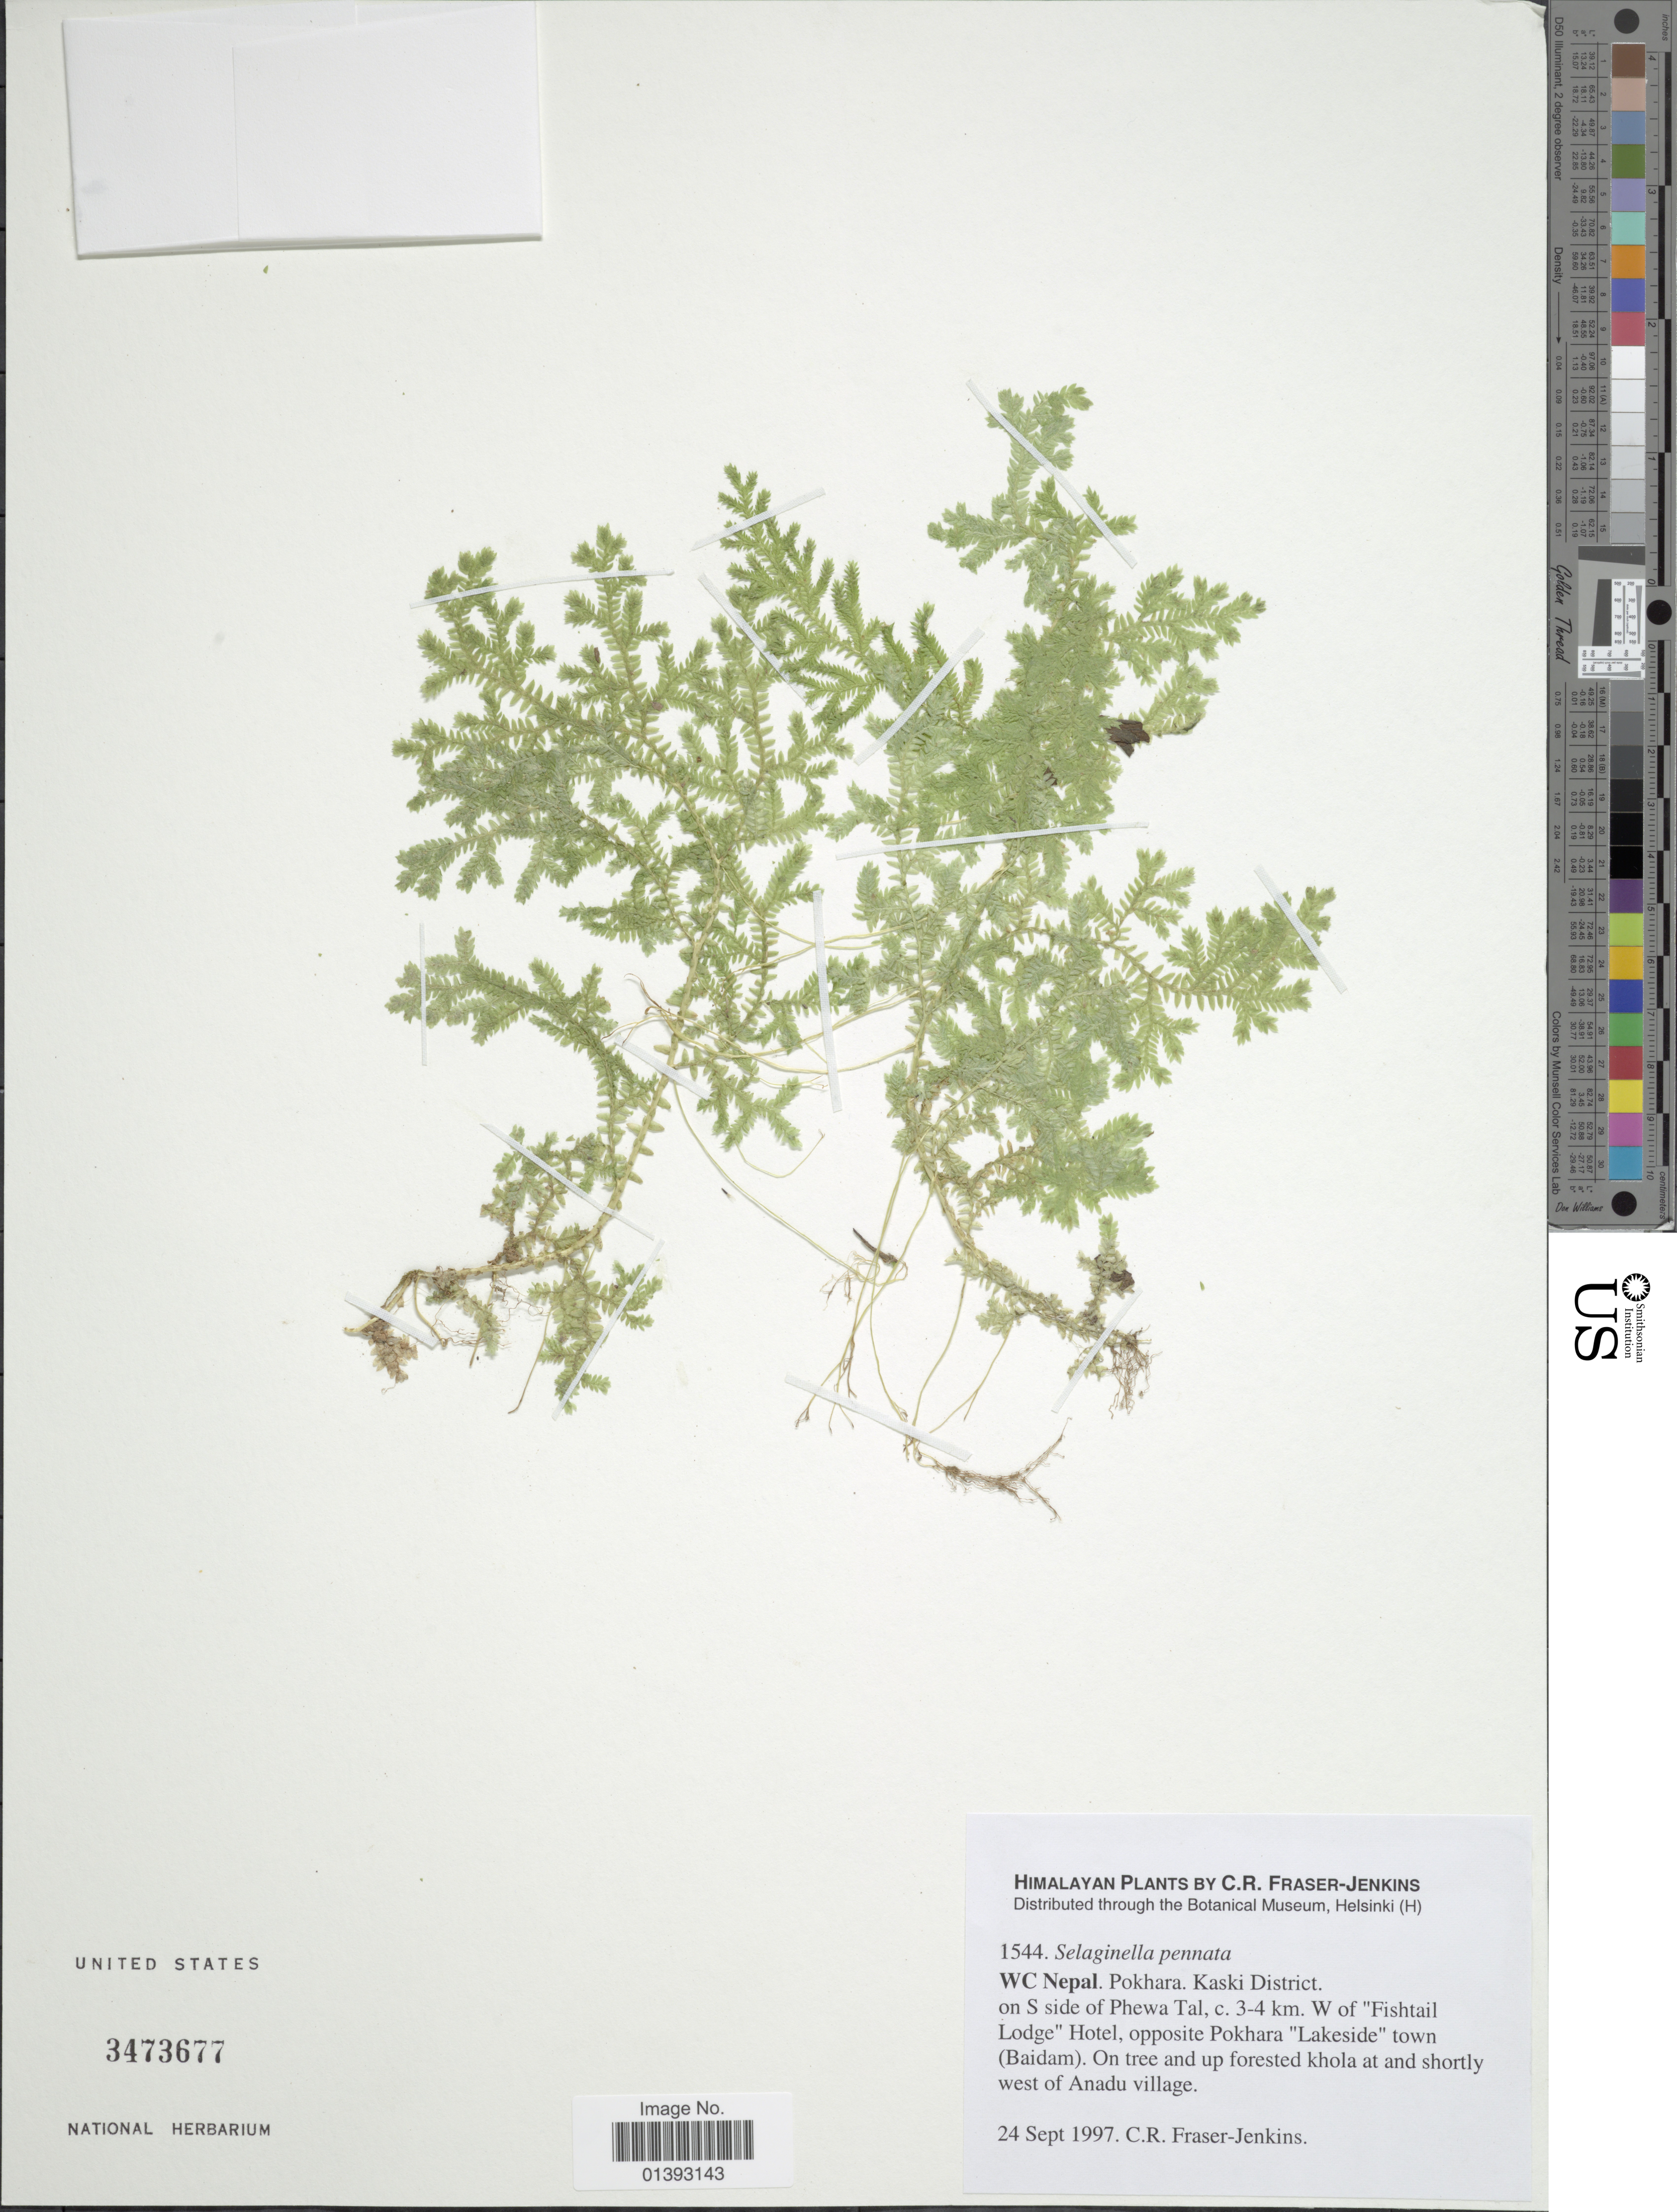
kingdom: Plantae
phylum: Tracheophyta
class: Lycopodiopsida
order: Selaginellales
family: Selaginellaceae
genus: Selaginella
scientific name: Selaginella pennata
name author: (D. Don) Spring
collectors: C. R. Fraser-Jenkins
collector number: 1544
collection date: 1997-09-24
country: Nepal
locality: WC Nepal, Pokhara, Kaski District, on S side of Phewa Tal, c. 3-4 km. W of "Fishtail Lodge" Hotel, opposite Pokhara "Lakeside" town (Baidam). On tree and up forested khola at and shortly west of Anadu village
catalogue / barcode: US 3473677